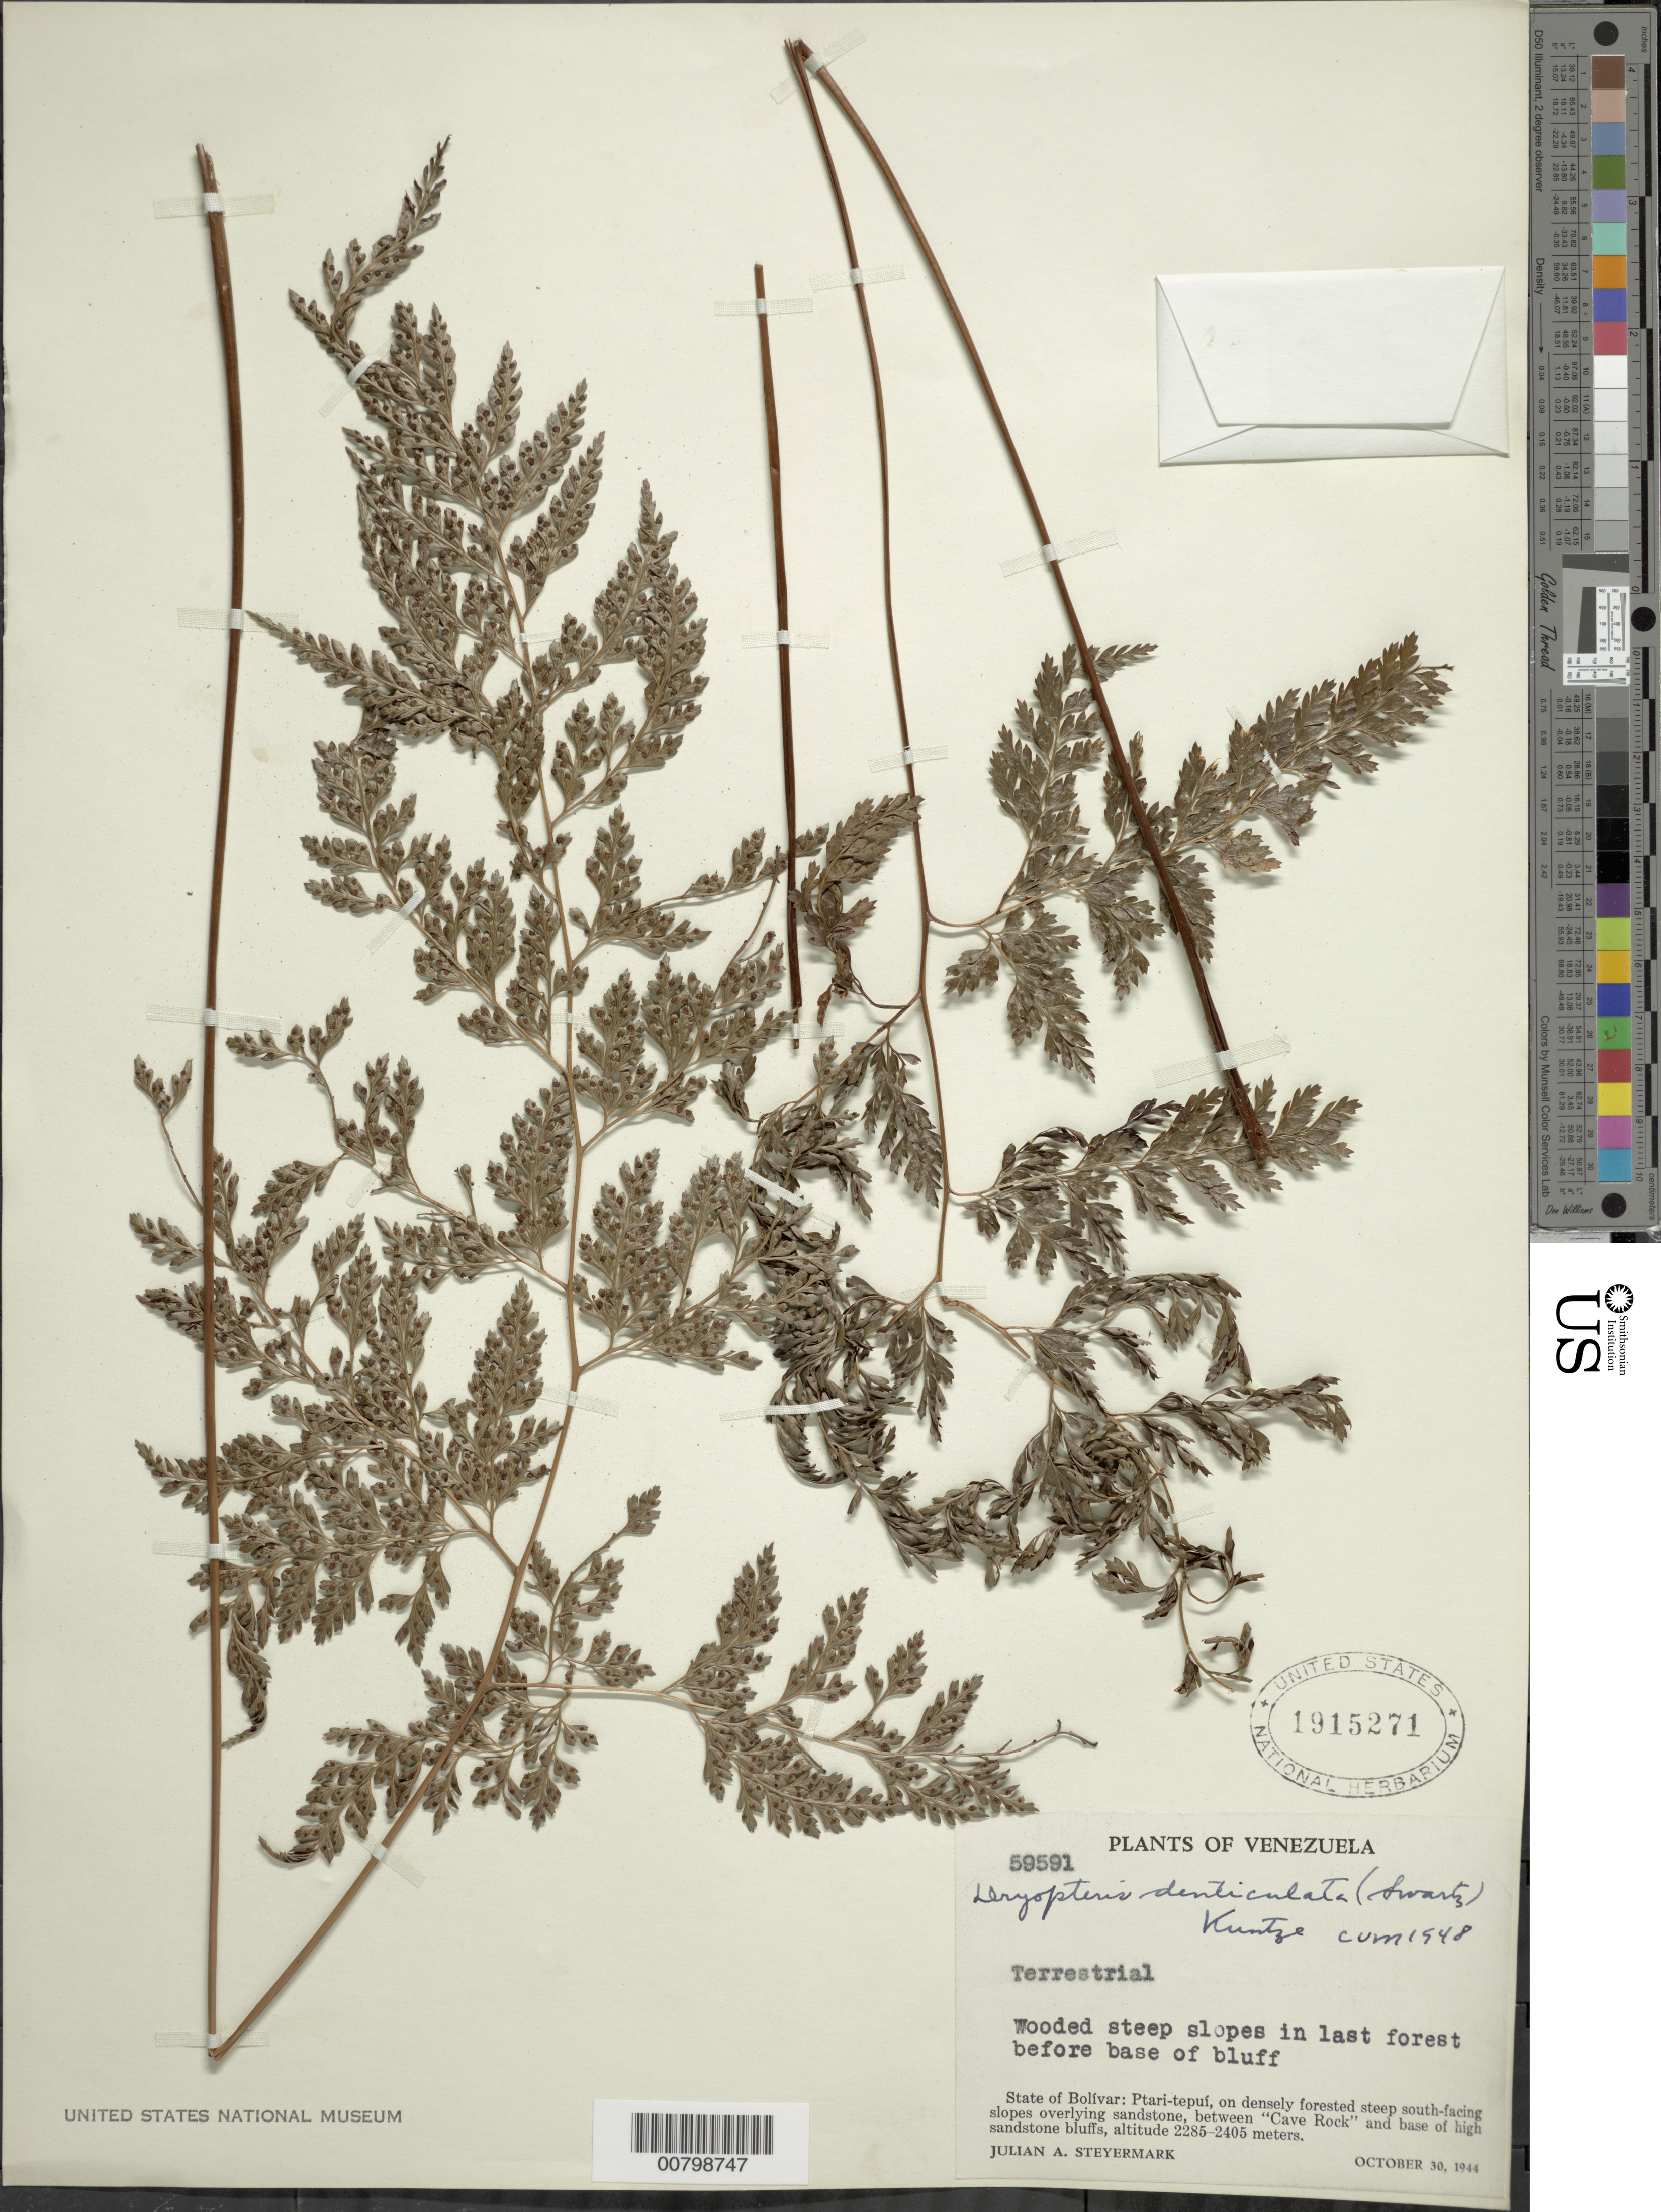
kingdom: Plantae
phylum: Tracheophyta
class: Polypodiopsida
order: Polypodiales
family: Dryopteridaceae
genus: Arachniodes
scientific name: Arachniodes denticulata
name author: (Sw.) Ching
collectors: J. Steyermark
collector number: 59591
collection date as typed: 30-Oct-44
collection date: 1944-10-30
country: Venezuela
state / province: Bolívar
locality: Ptari-tepuí, between "Cave Rock" and base of high sandstone bluffs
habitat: Wooded steep slopes in last forest before base of bluff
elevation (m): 2285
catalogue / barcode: US 1915271